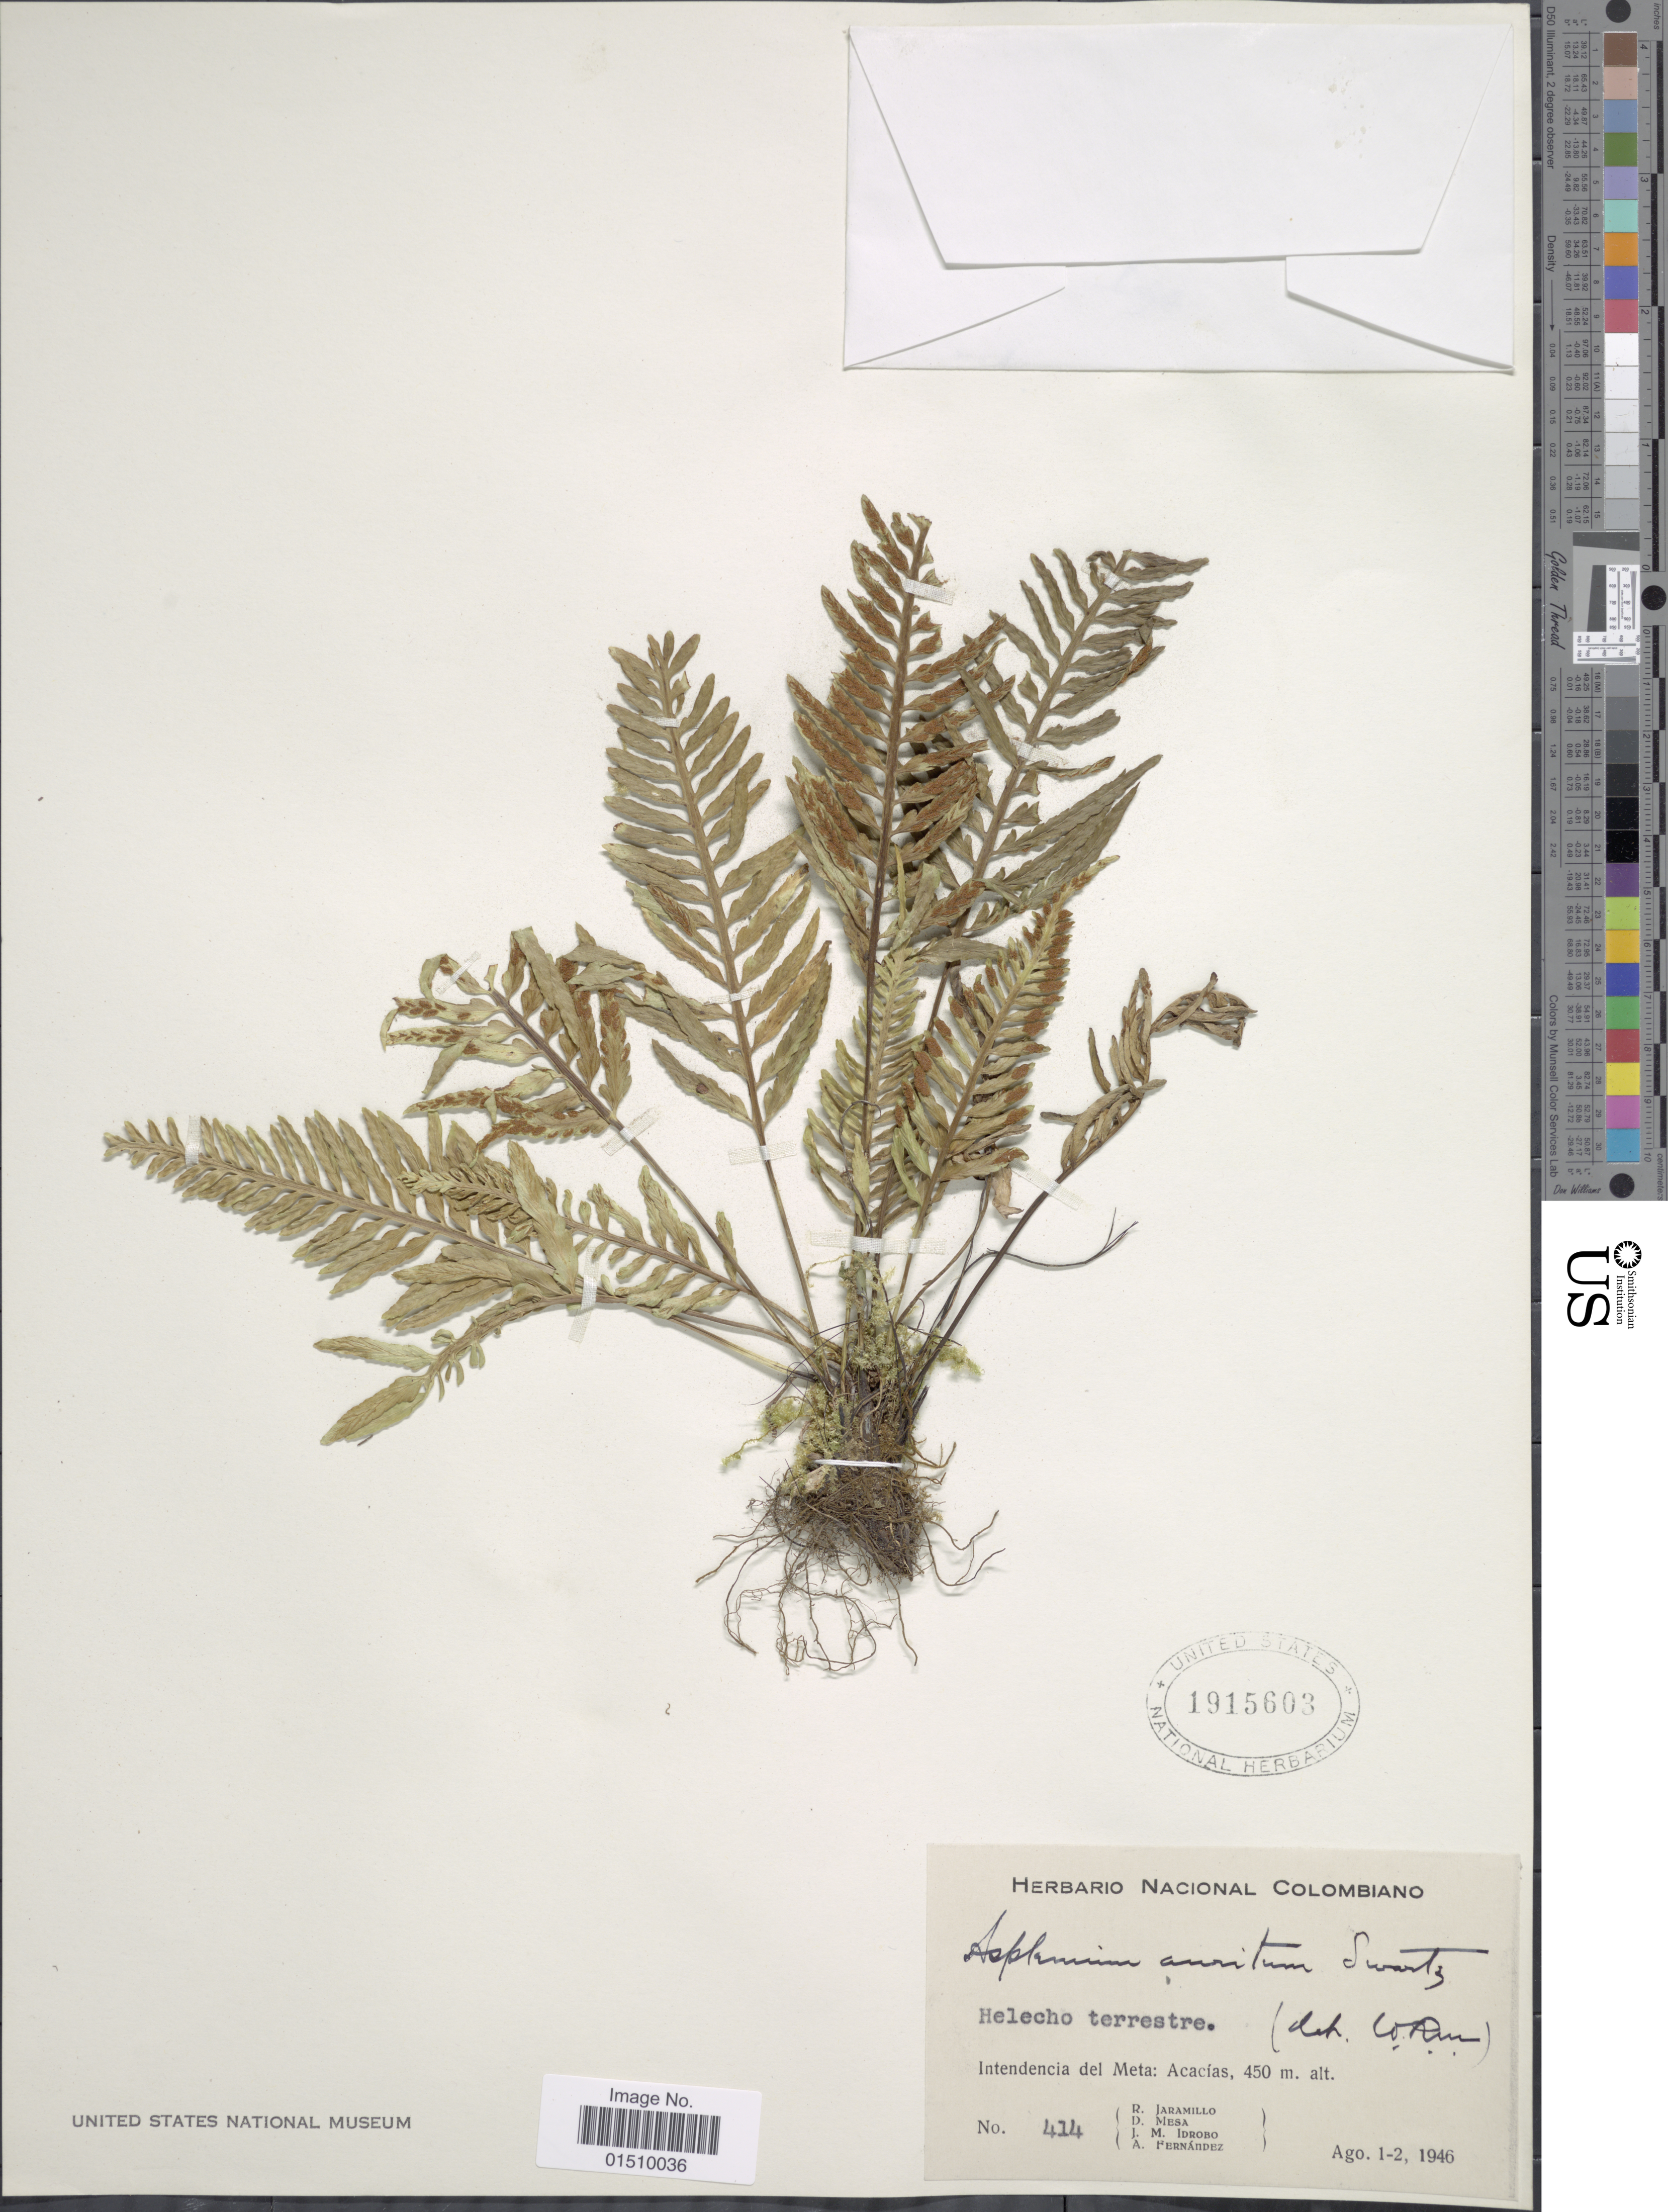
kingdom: Plantae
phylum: Tracheophyta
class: Polypodiopsida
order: Polypodiales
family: Aspleniaceae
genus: Asplenium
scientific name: Asplenium auritum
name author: Sw.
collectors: R. Jaramillo M., D. Mesa, J. M. Idrobo & A. Fernández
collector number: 414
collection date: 1946-08-01/1946-08-02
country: Colombia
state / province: Meta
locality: Colombiano, Intendencia del Meta: Acacias.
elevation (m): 450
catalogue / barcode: US 1915603